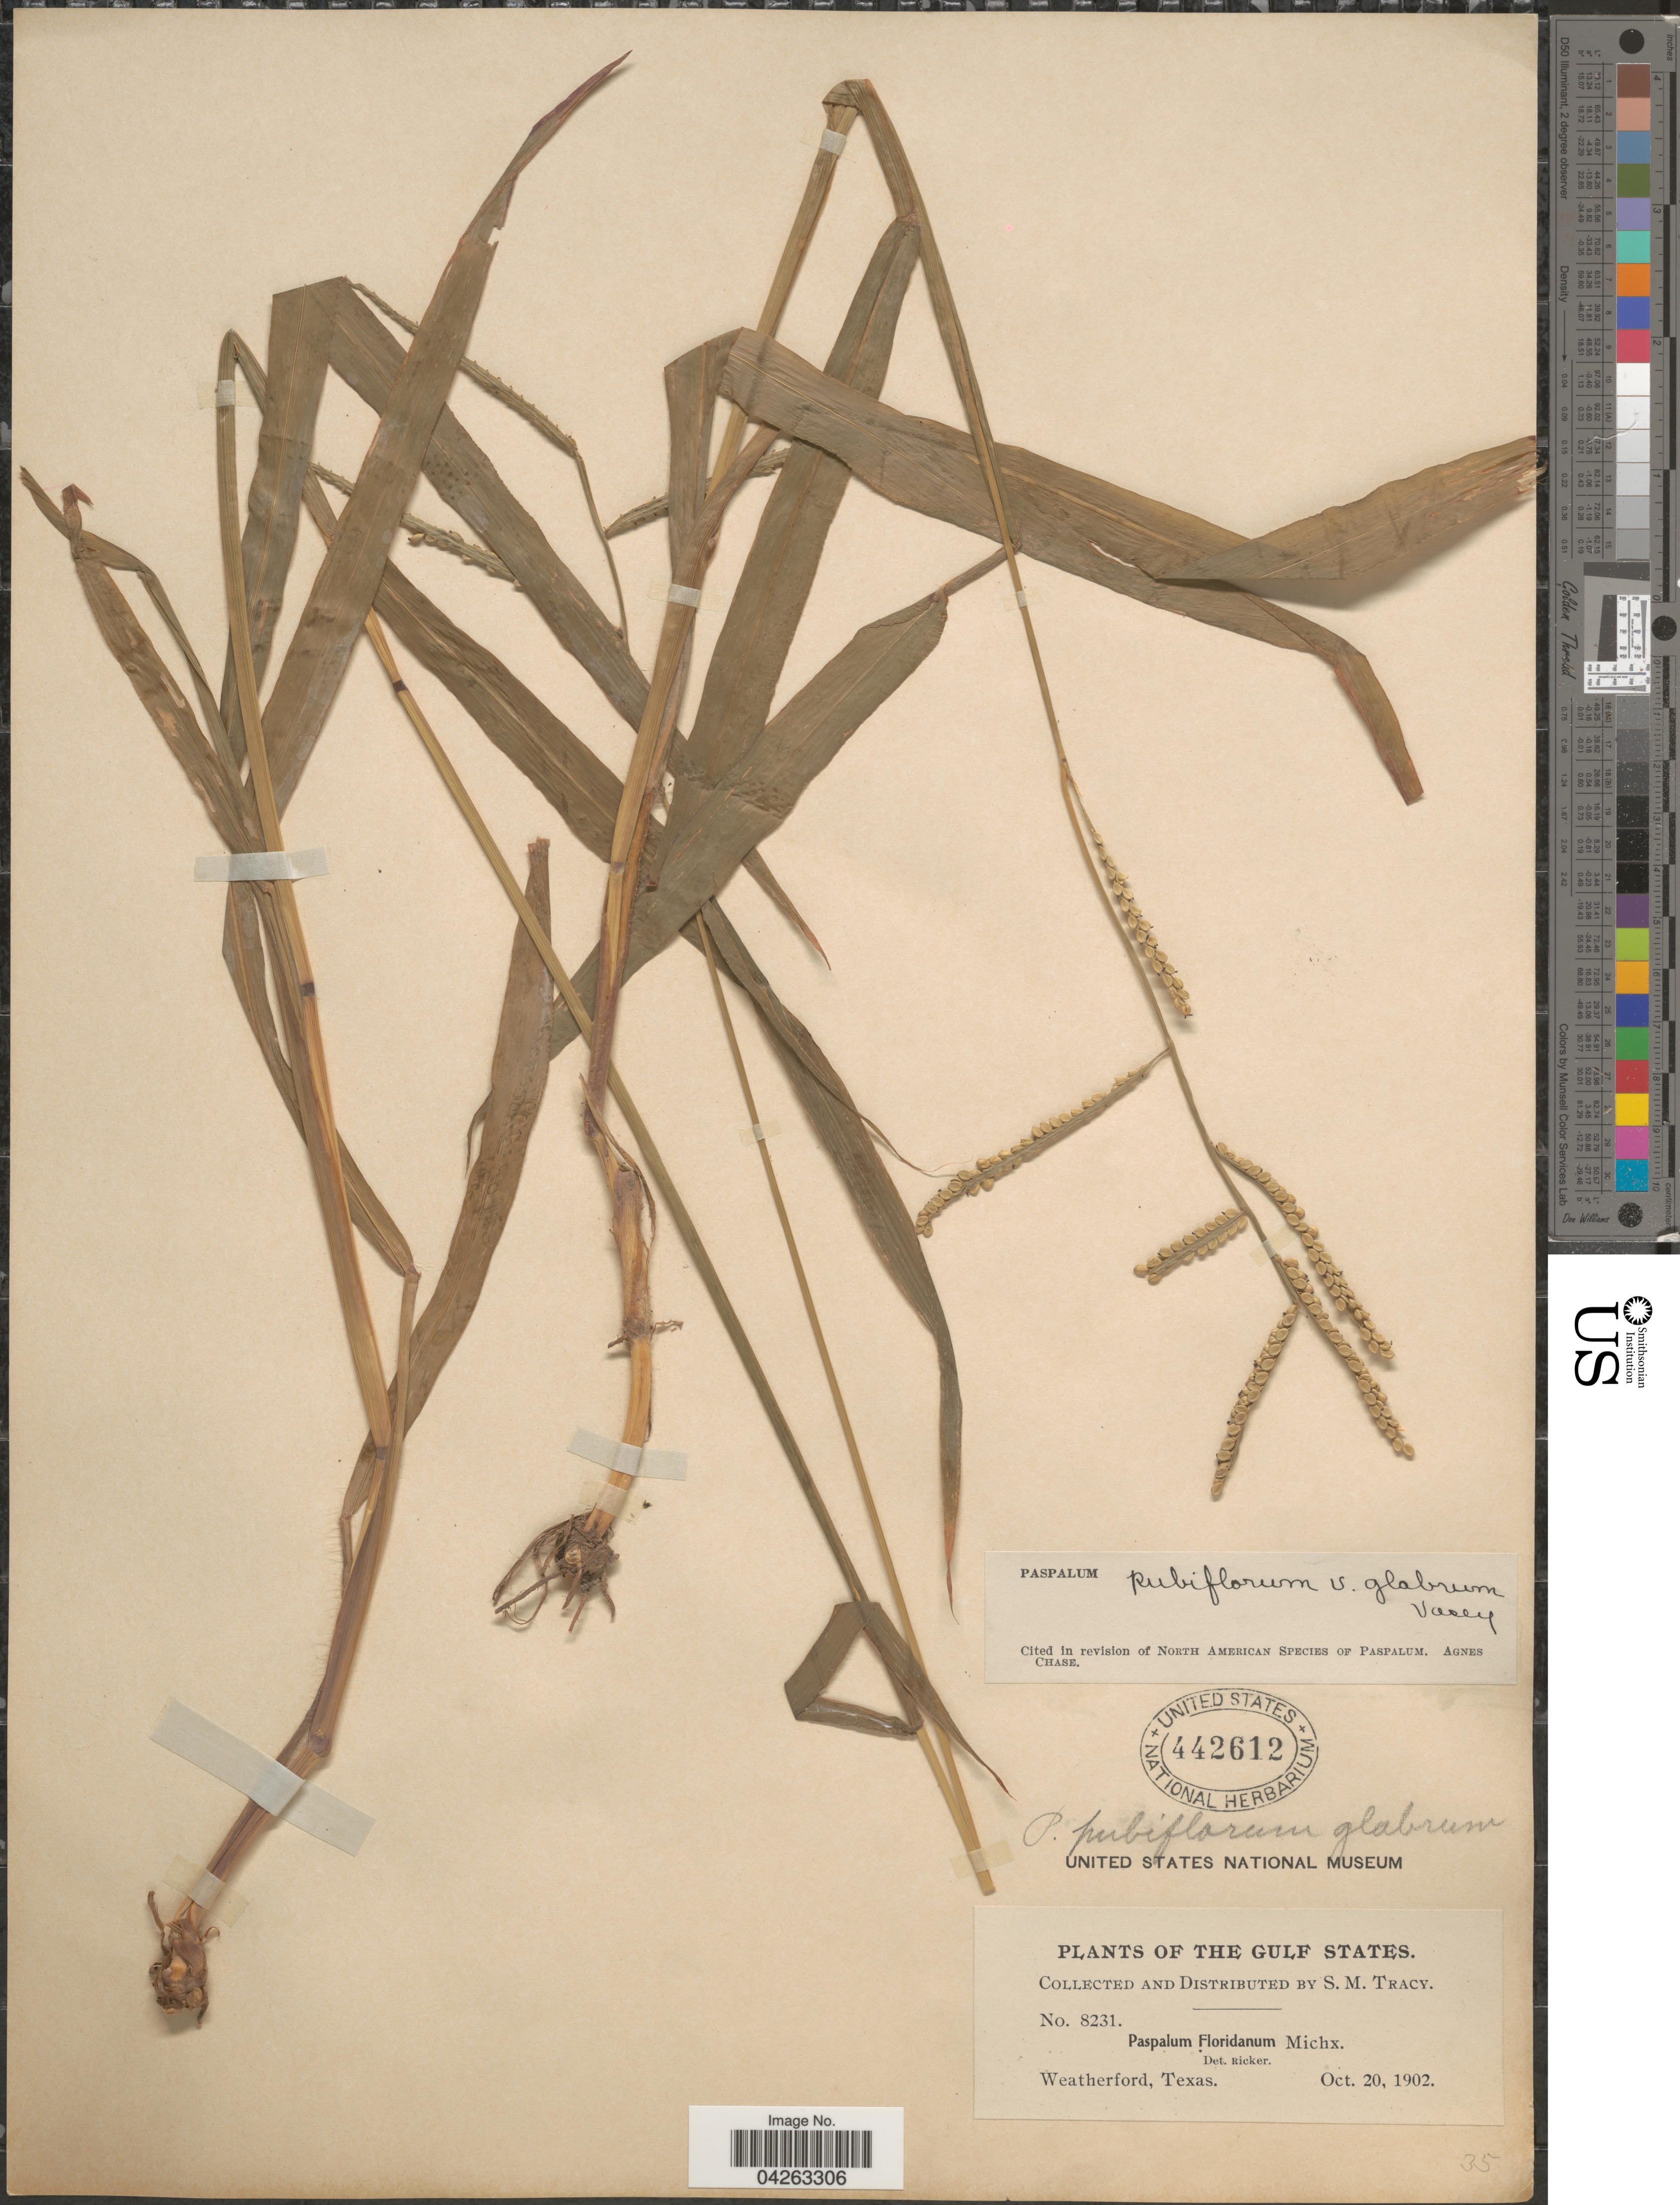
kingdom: Plantae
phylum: Tracheophyta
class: Liliopsida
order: Poales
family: Poaceae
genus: Paspalum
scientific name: Paspalum pubiflorum var. glabrum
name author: Vasey ex Scribn.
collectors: S. M. Tracy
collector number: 8231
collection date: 1902-10-20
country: United States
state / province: Texas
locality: The Gulf States. Weatherford.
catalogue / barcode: US 442612